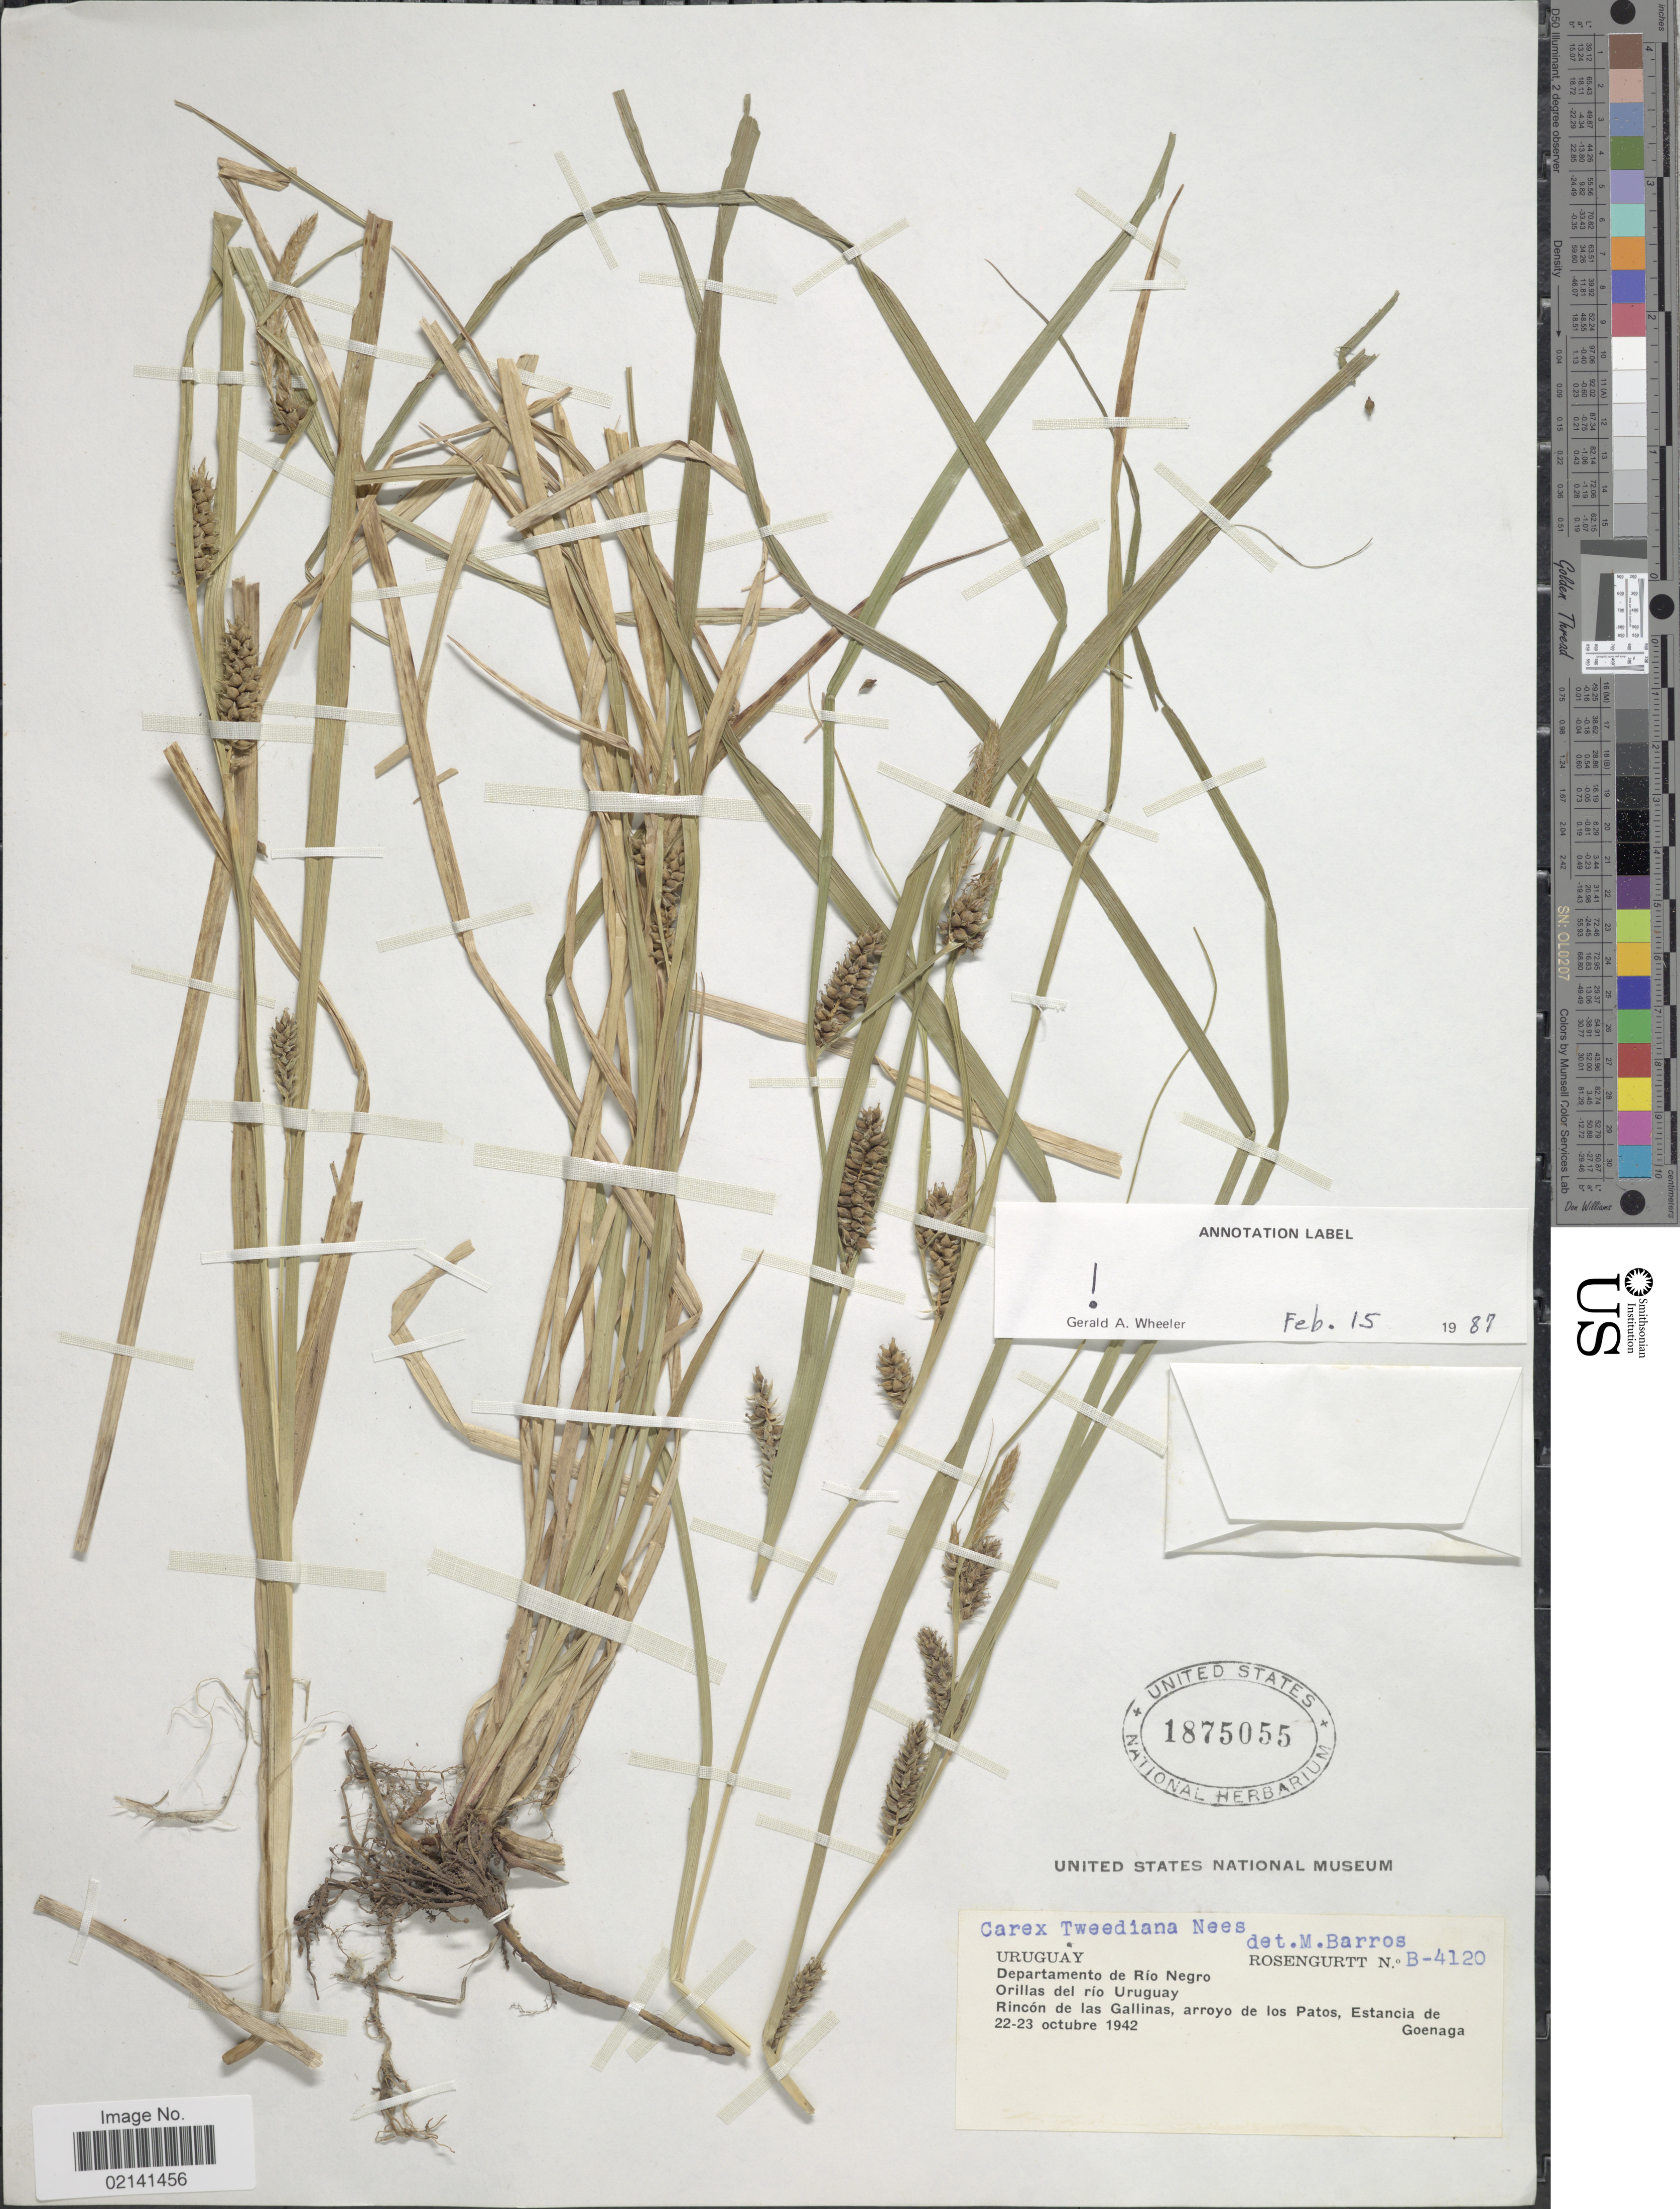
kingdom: Plantae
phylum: Tracheophyta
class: Liliopsida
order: Poales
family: Cyperaceae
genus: Carex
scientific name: Carex tweedieana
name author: Nees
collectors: Rosengurtt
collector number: B-4120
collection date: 1942-10-22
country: Uruguay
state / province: Rio Negro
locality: Uruguay, Departamento de Rio Negro, Orillas del rio Uruguay. Rincon de las Gallinas, arroyo de los Patos. Estancia de Goenago.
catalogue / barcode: US 1875055